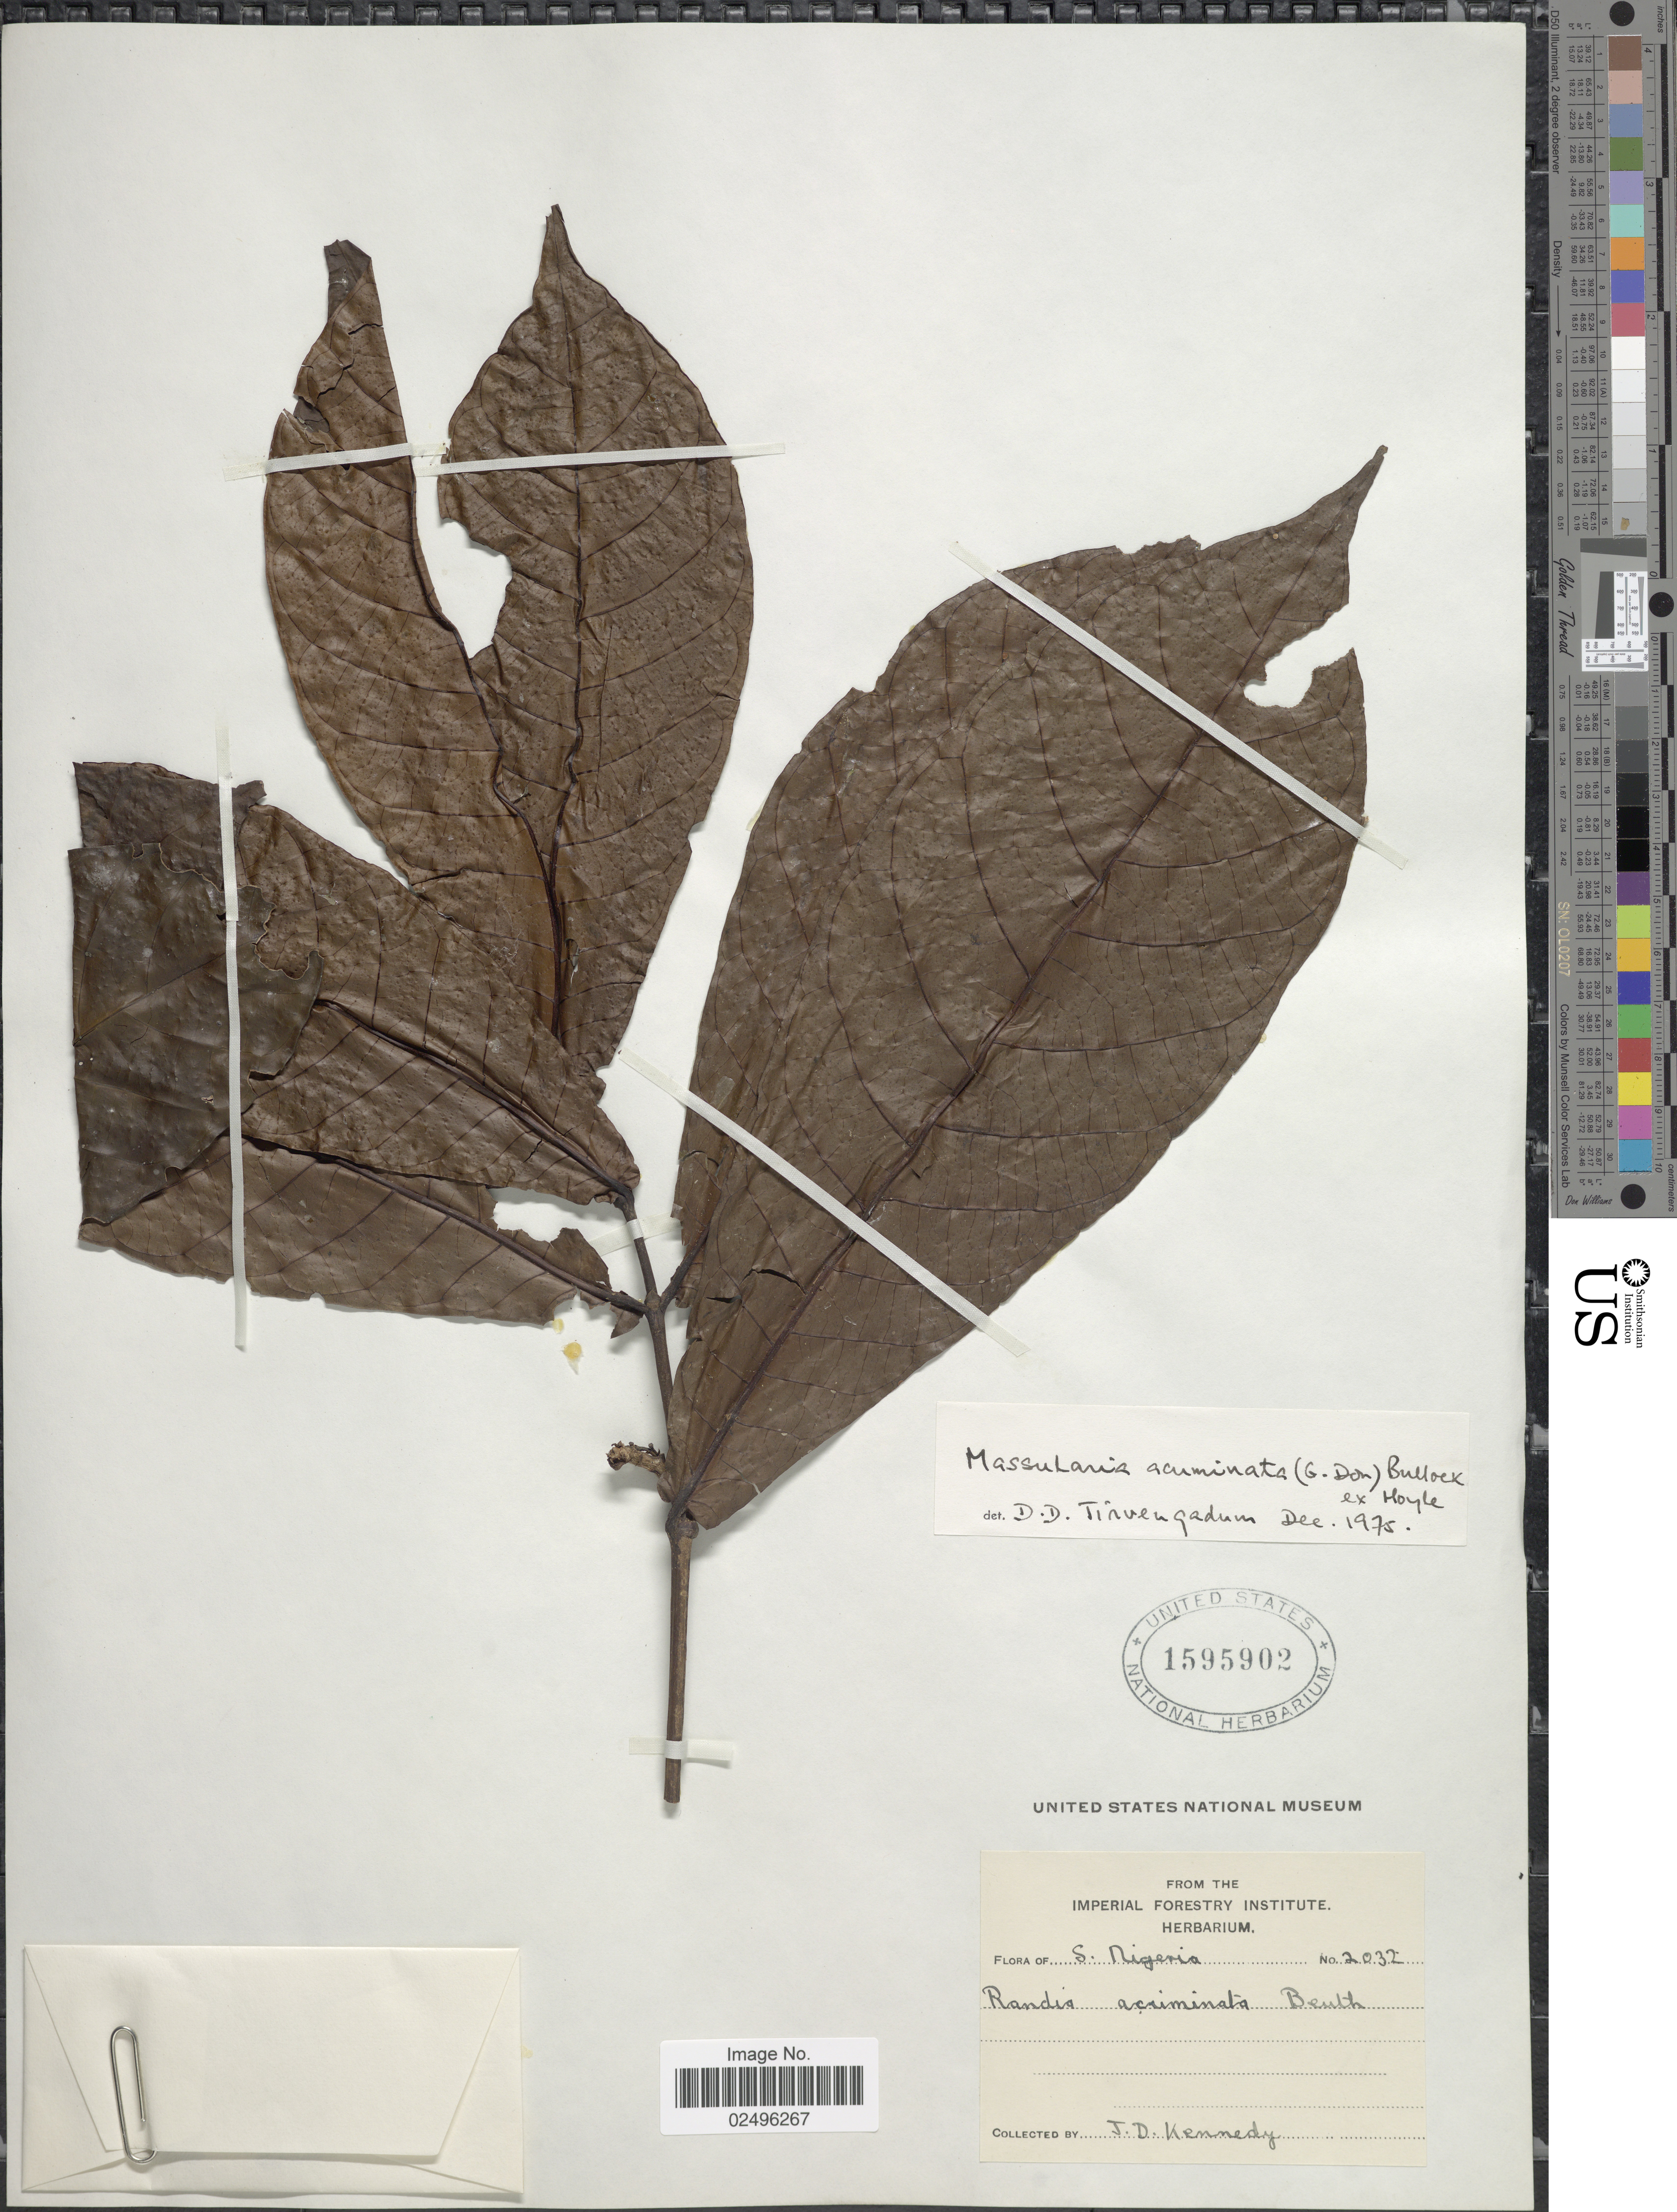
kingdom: Plantae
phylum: Tracheophyta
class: Magnoliopsida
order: Gentianales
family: Rubiaceae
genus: Massularia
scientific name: Massularia acuminata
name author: (G. Don) Bullock ex Hoyle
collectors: J. D. Kennedy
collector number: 2032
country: Nigeria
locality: S. Nigeria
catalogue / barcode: US 1595902